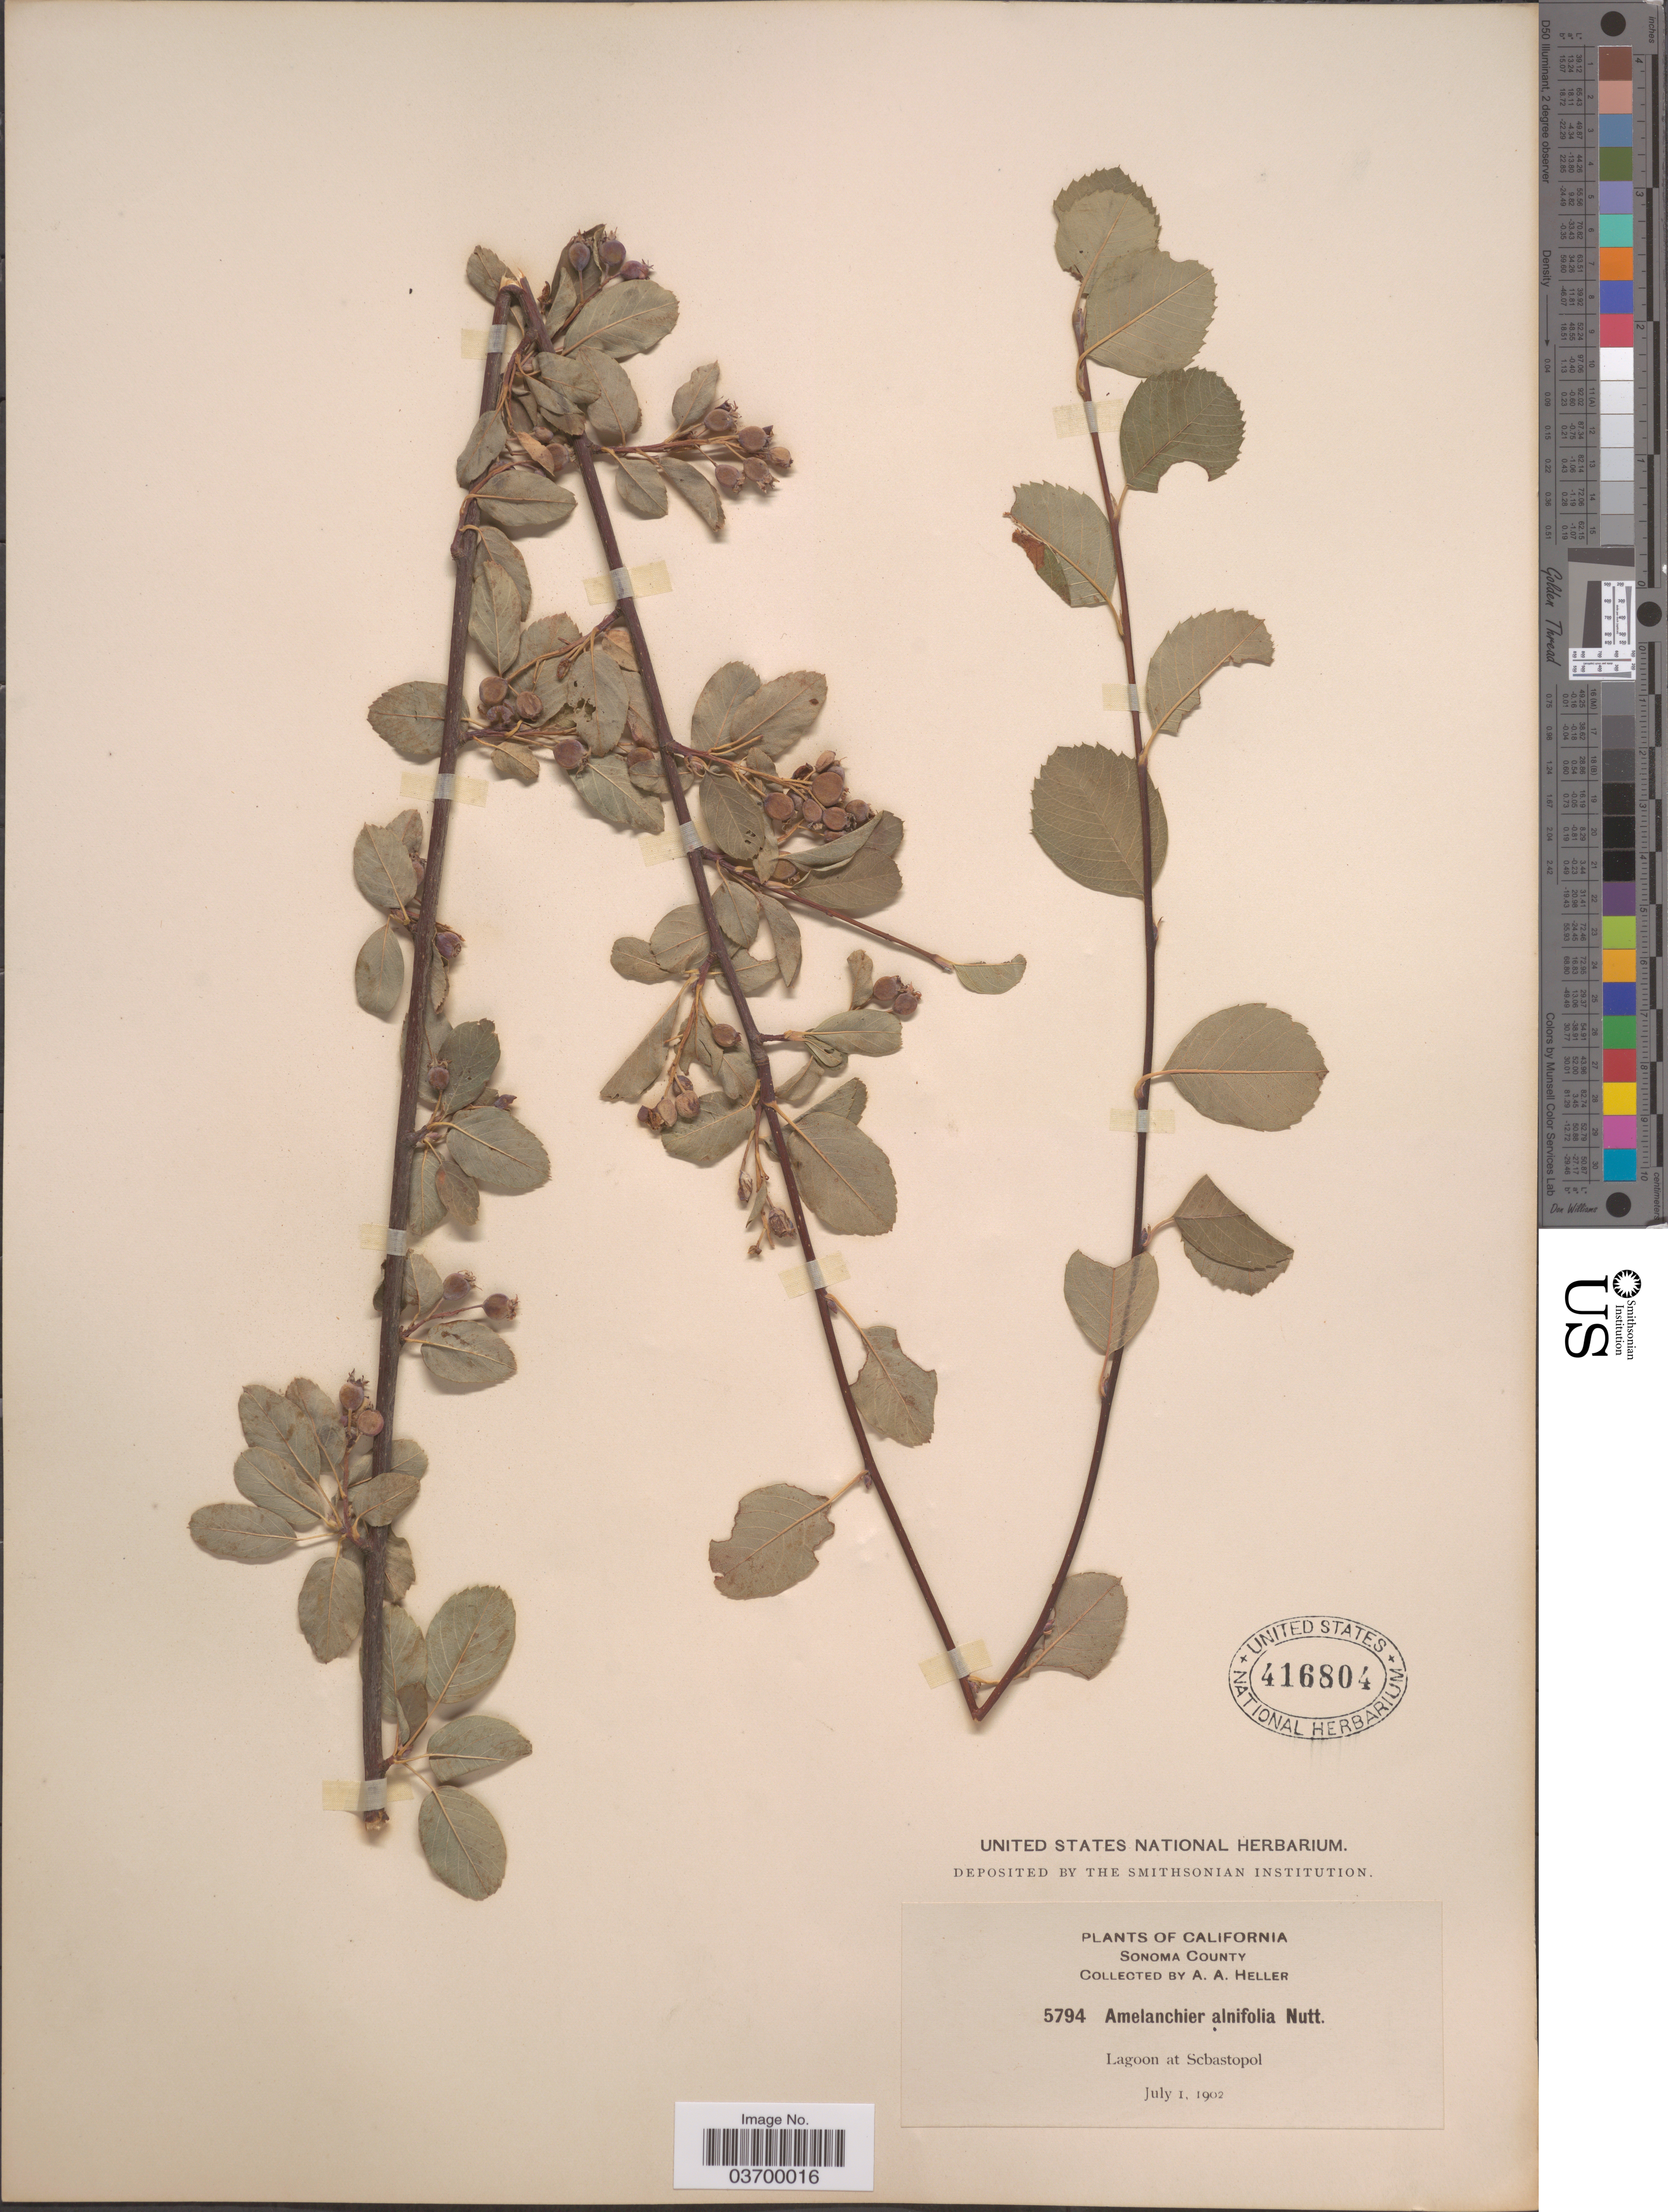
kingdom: Plantae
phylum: Tracheophyta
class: Magnoliopsida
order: Rosales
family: Rosaceae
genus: Amelanchier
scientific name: Amelanchier alnifolia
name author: (Nutt.) Nutt. ex M. Roem.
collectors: A. A. Heller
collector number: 5794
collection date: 1902-07-01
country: United States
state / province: California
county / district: Sonoma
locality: Sonoma County. Lagoon at Scbastopol.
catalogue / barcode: US 416804